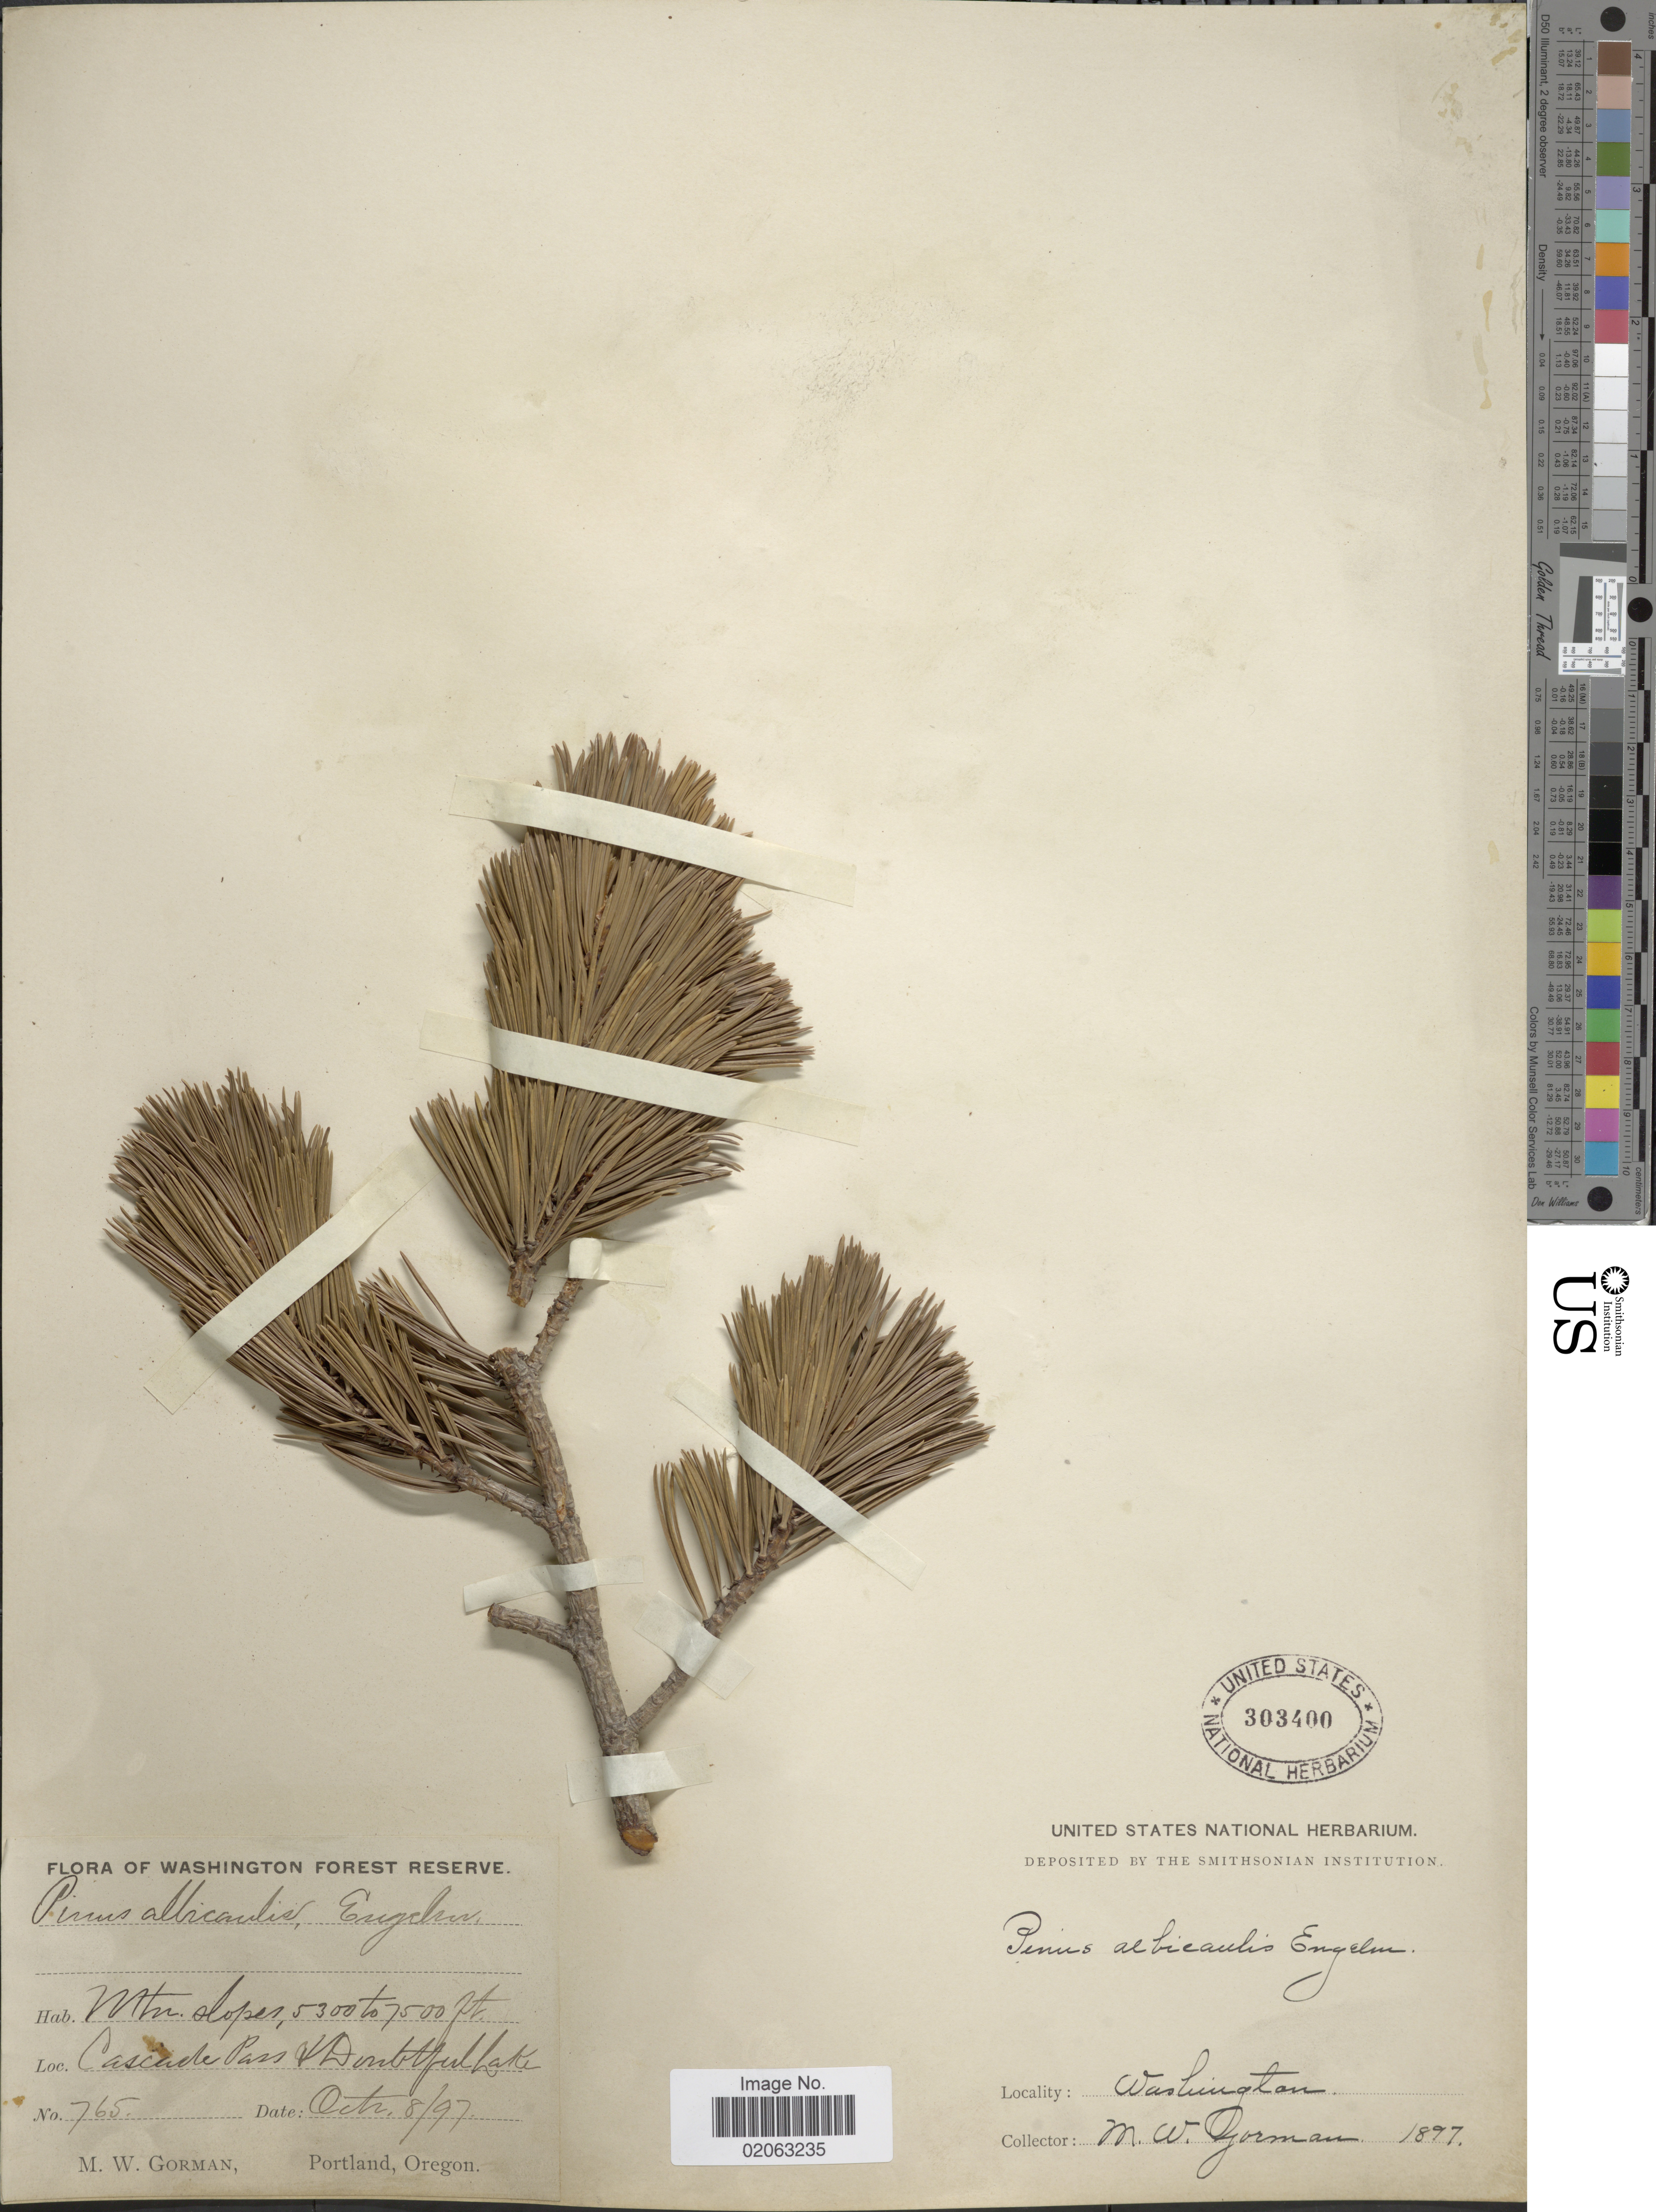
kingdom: Plantae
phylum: Tracheophyta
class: Pinopsida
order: Pinales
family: Pinaceae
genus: Pinus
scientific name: Pinus albicaulis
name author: Engelm.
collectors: M. W. Gorman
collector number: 765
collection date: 1897-10-08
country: United States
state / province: Washington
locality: Washington Forest Reserve, Mtn slopes, Cascade Pass & Doubtful Lake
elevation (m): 1615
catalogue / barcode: US 303400